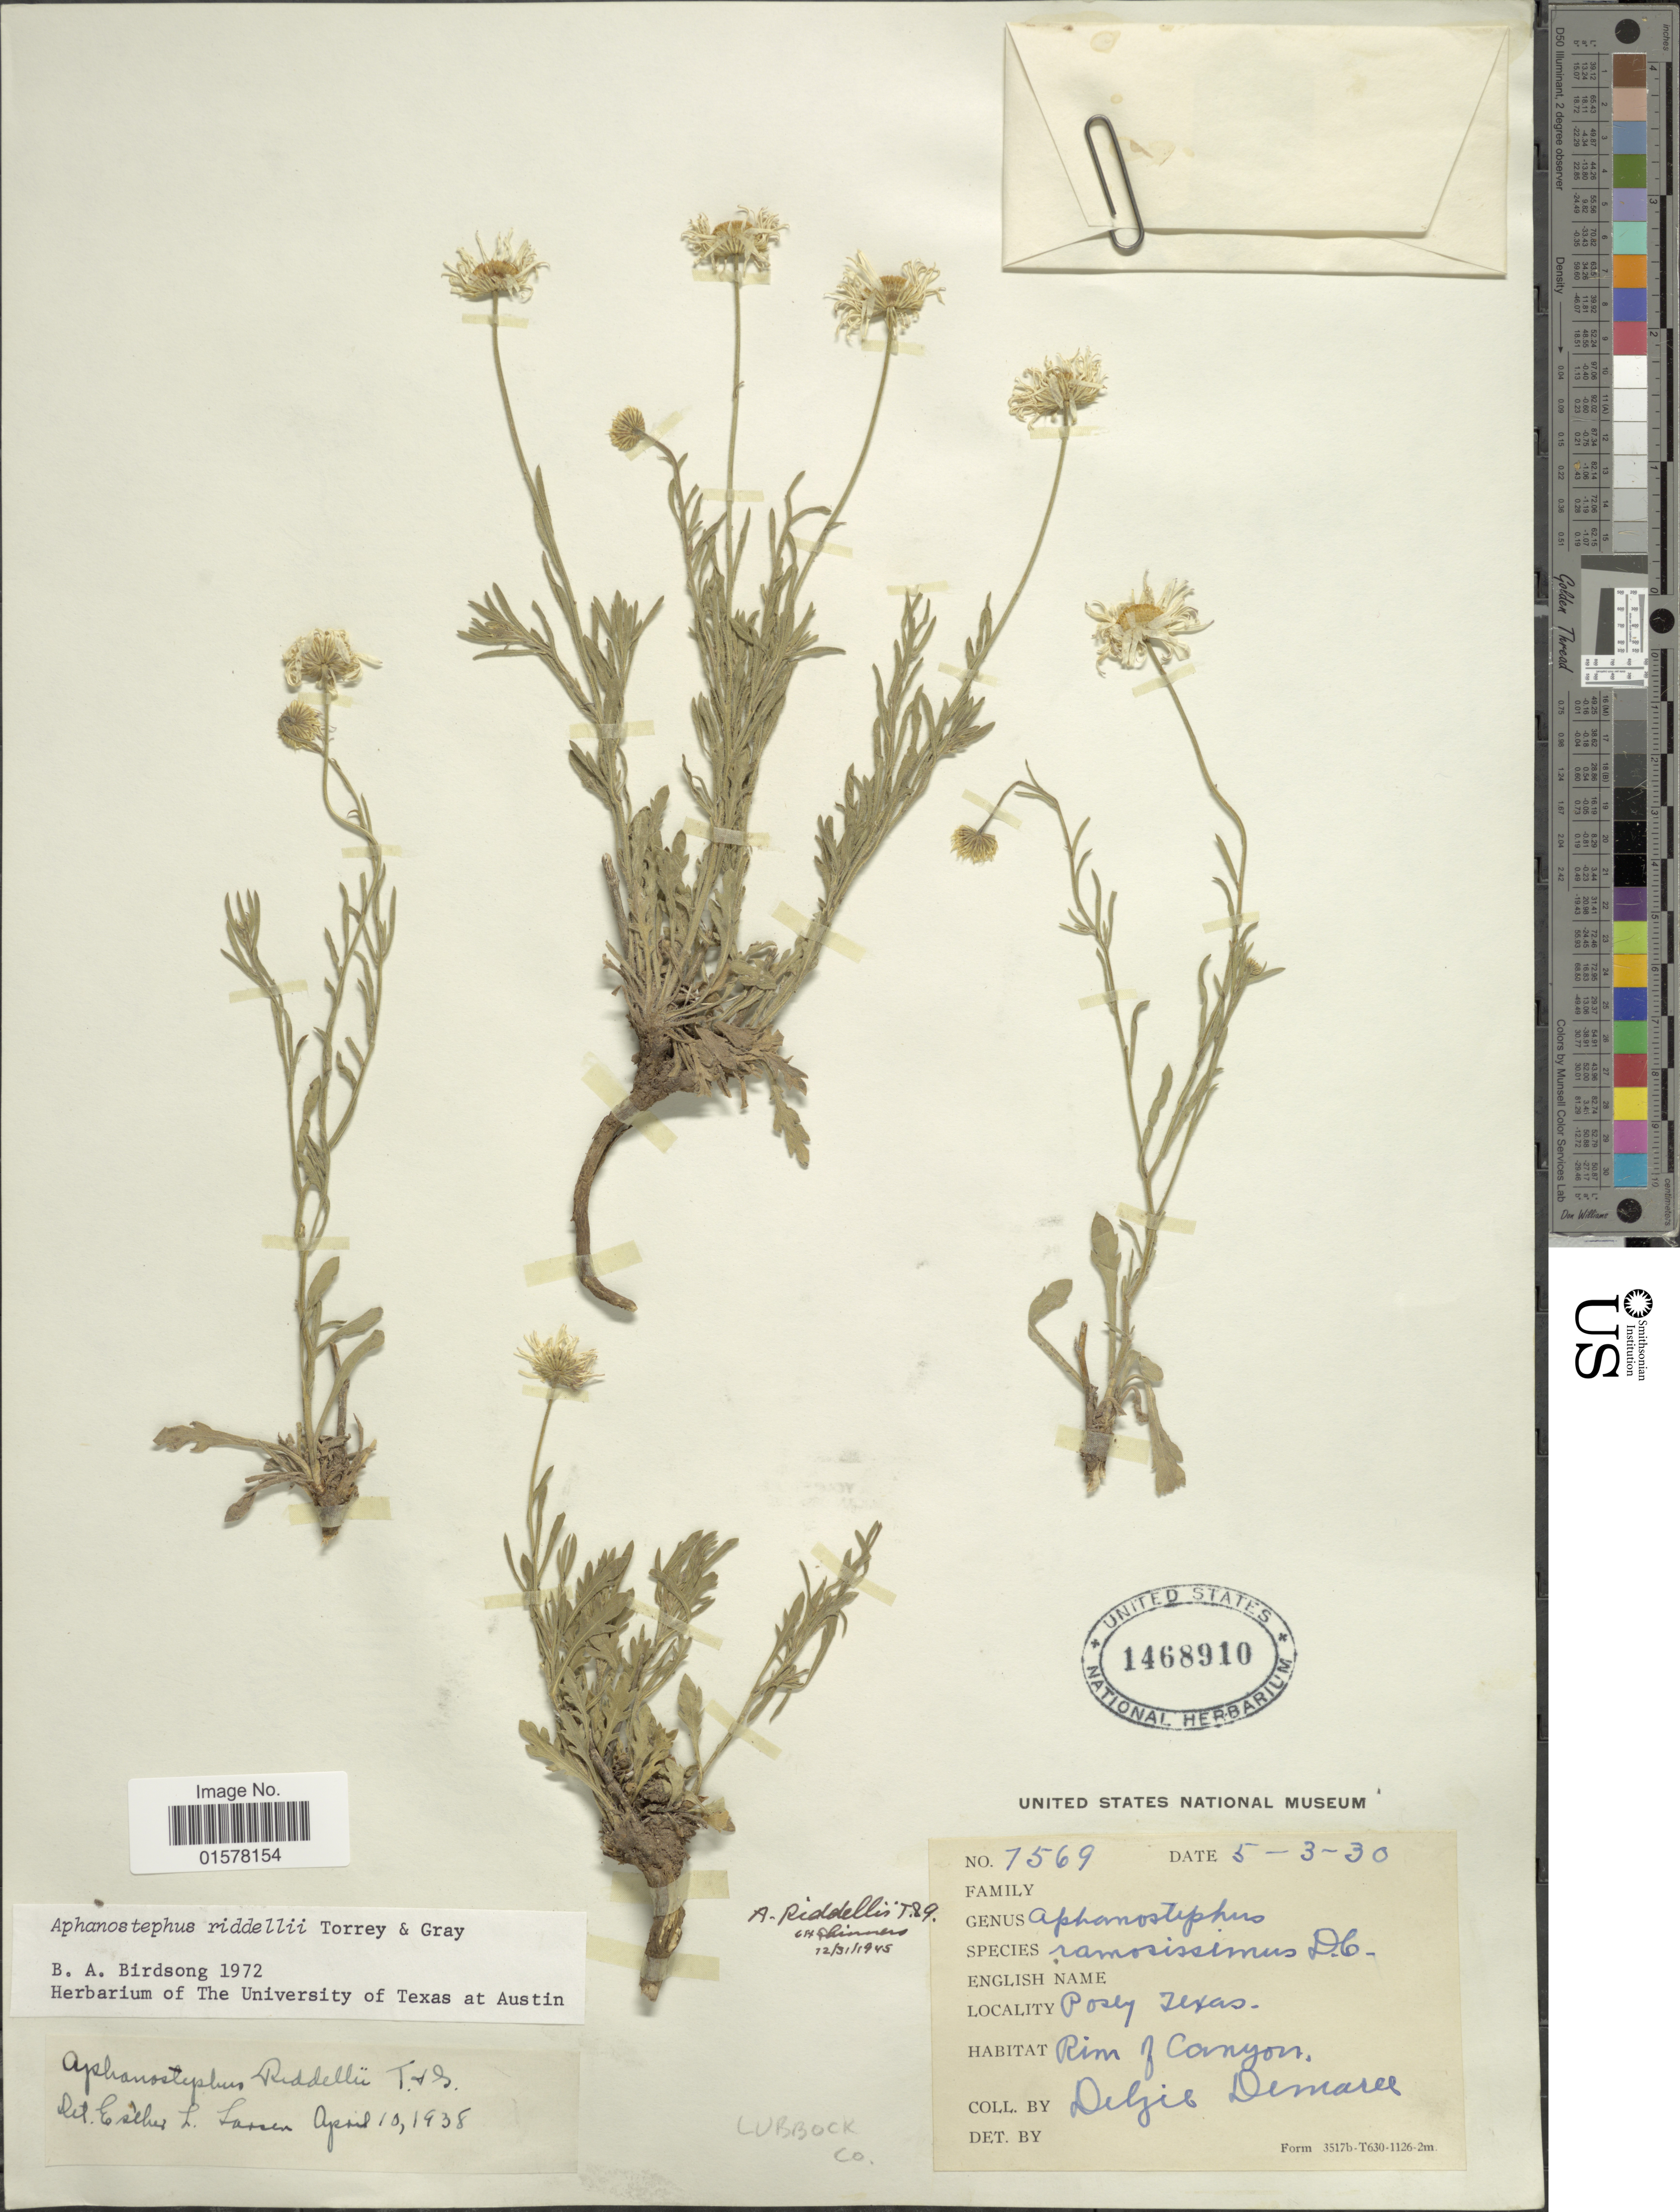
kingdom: Plantae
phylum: Tracheophyta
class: Magnoliopsida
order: Asterales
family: Asteraceae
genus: Aphanostephus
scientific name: Aphanostephus riddellii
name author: Torr. & A. Gray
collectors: D. Demaree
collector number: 7569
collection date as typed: Transcribed d/m/y: 3/5/30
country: United States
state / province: Texas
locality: Posey Texas. Rim of Canyon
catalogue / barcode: US 1468910